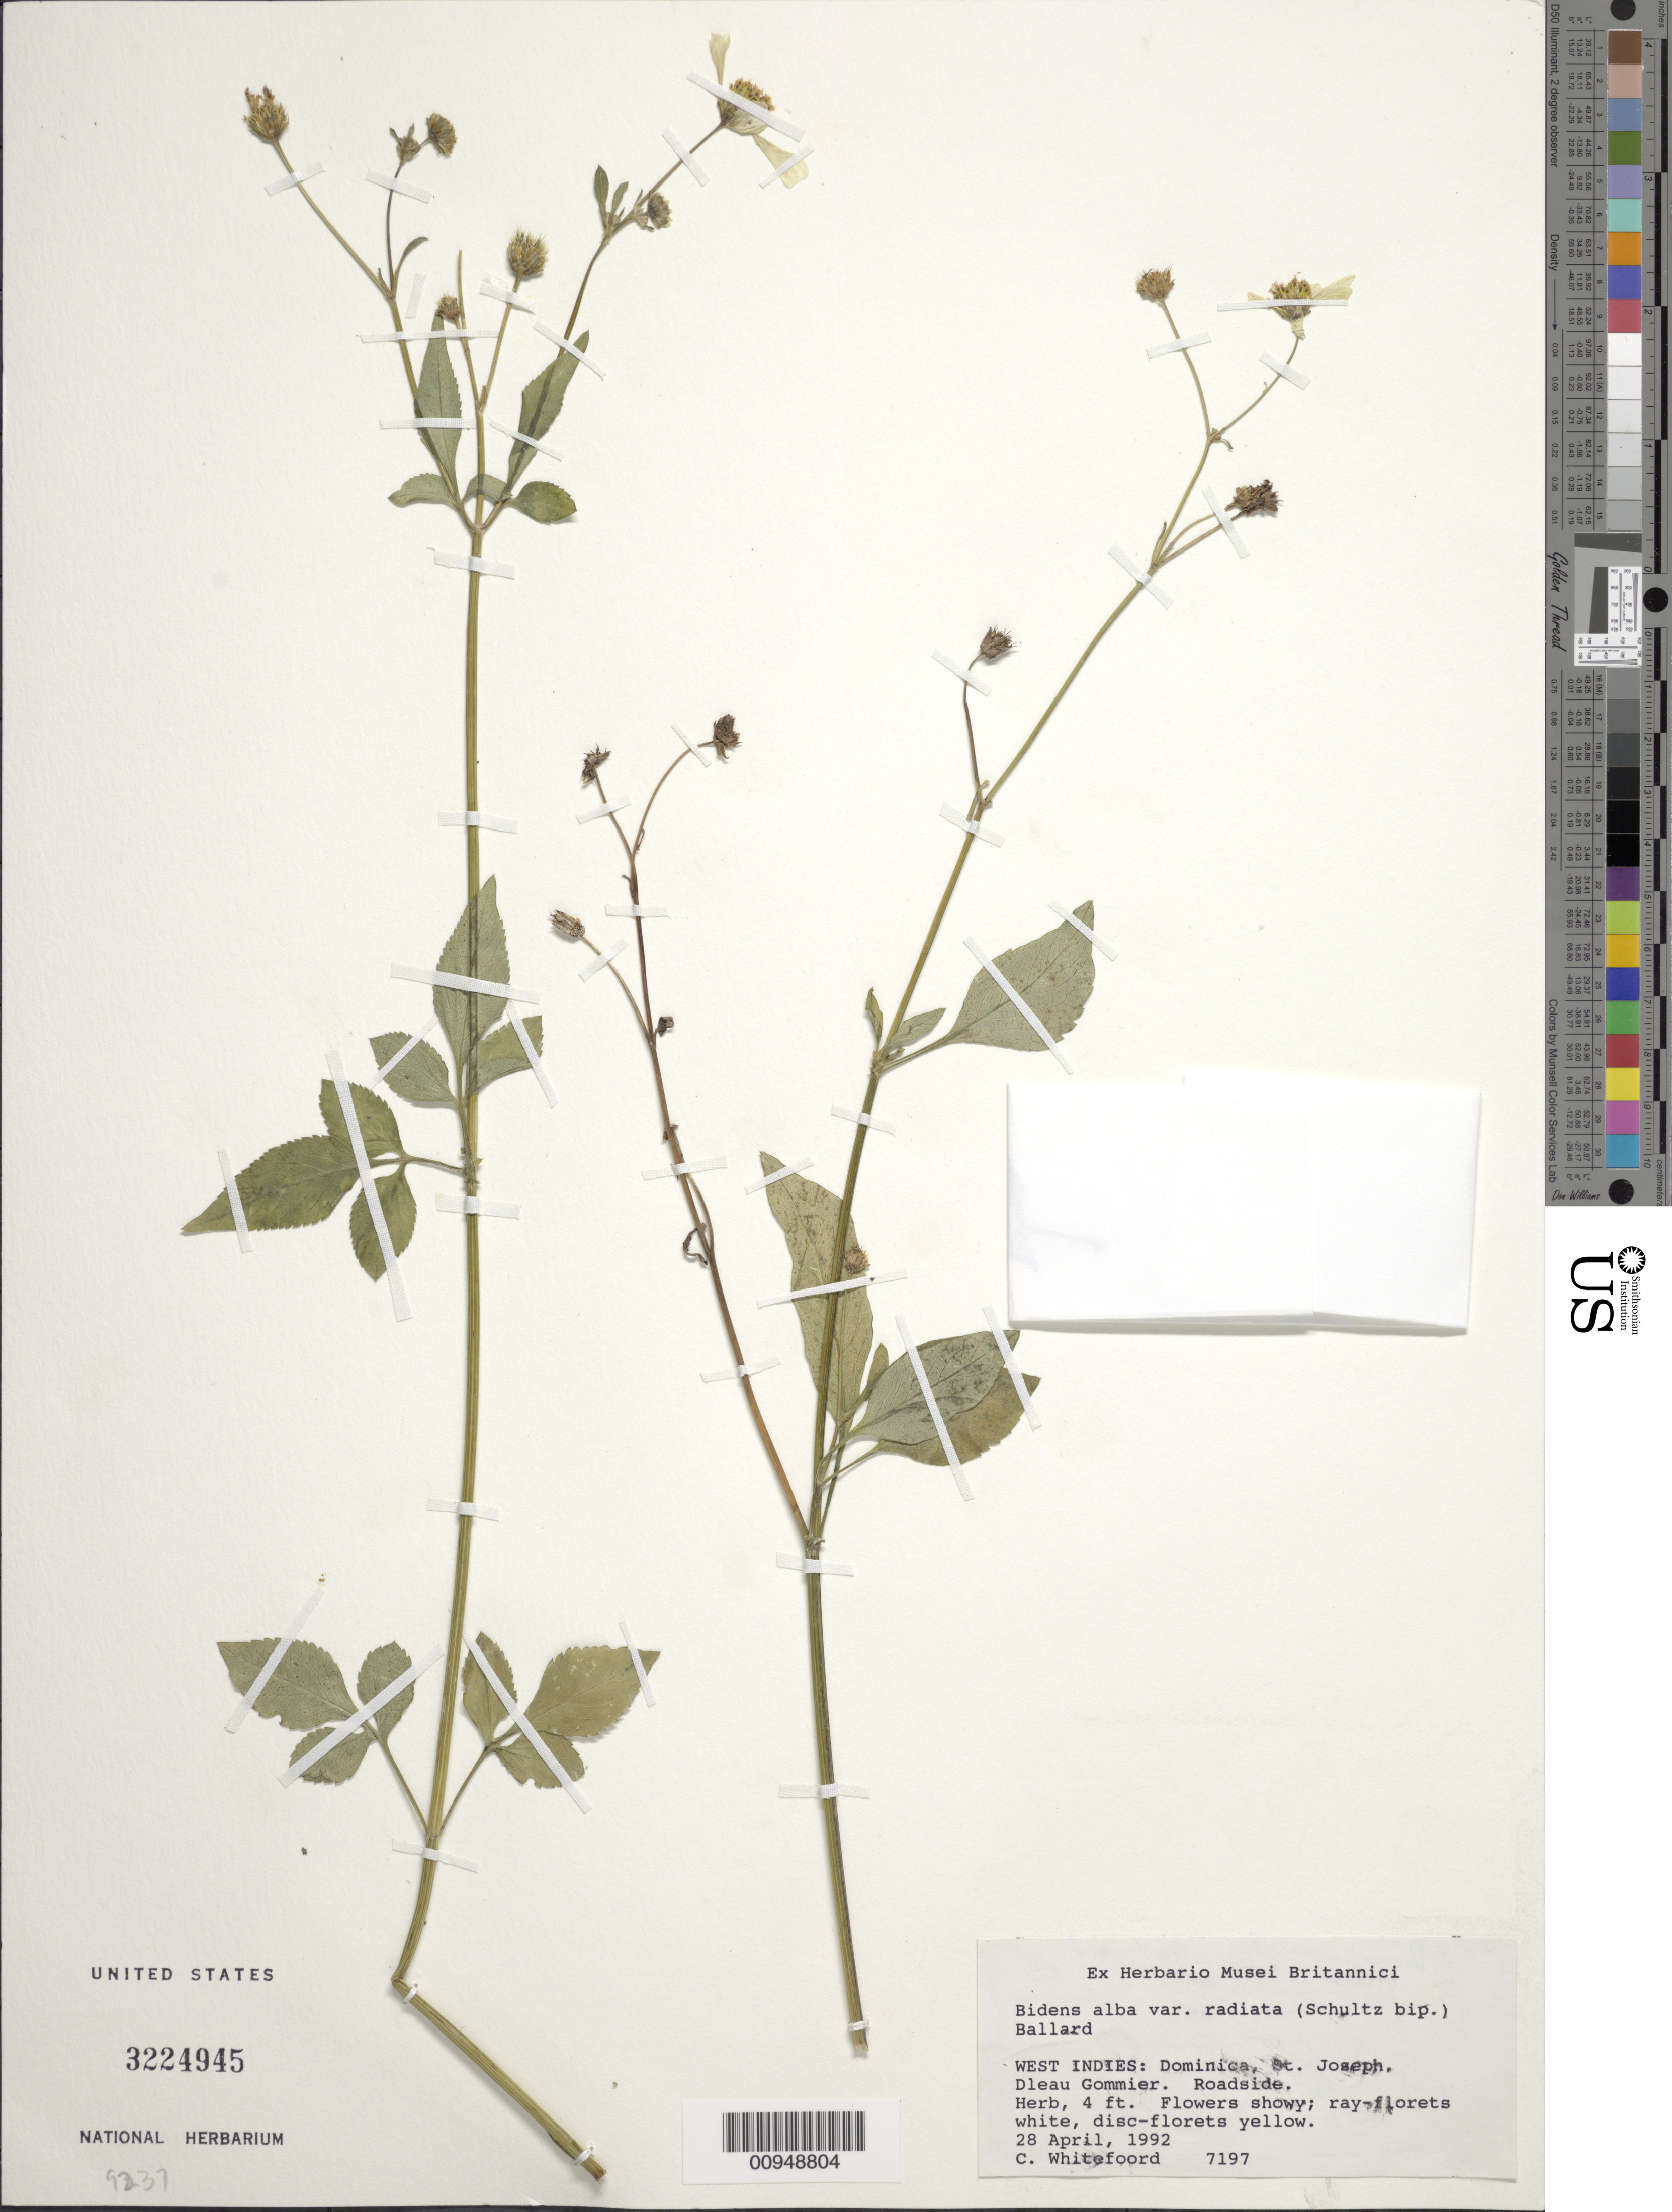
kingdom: Plantae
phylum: Tracheophyta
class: Magnoliopsida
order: Asterales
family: Asteraceae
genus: Bidens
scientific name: Bidens alba var. radiata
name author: (Sch. Bip.) R.E. Ballard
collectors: C. Whitefoord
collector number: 7197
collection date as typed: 28 Apr 1992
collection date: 1992-04-28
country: Dominica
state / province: St. Joseph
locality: Dleau Gommier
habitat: Roadside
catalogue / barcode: US 3224945